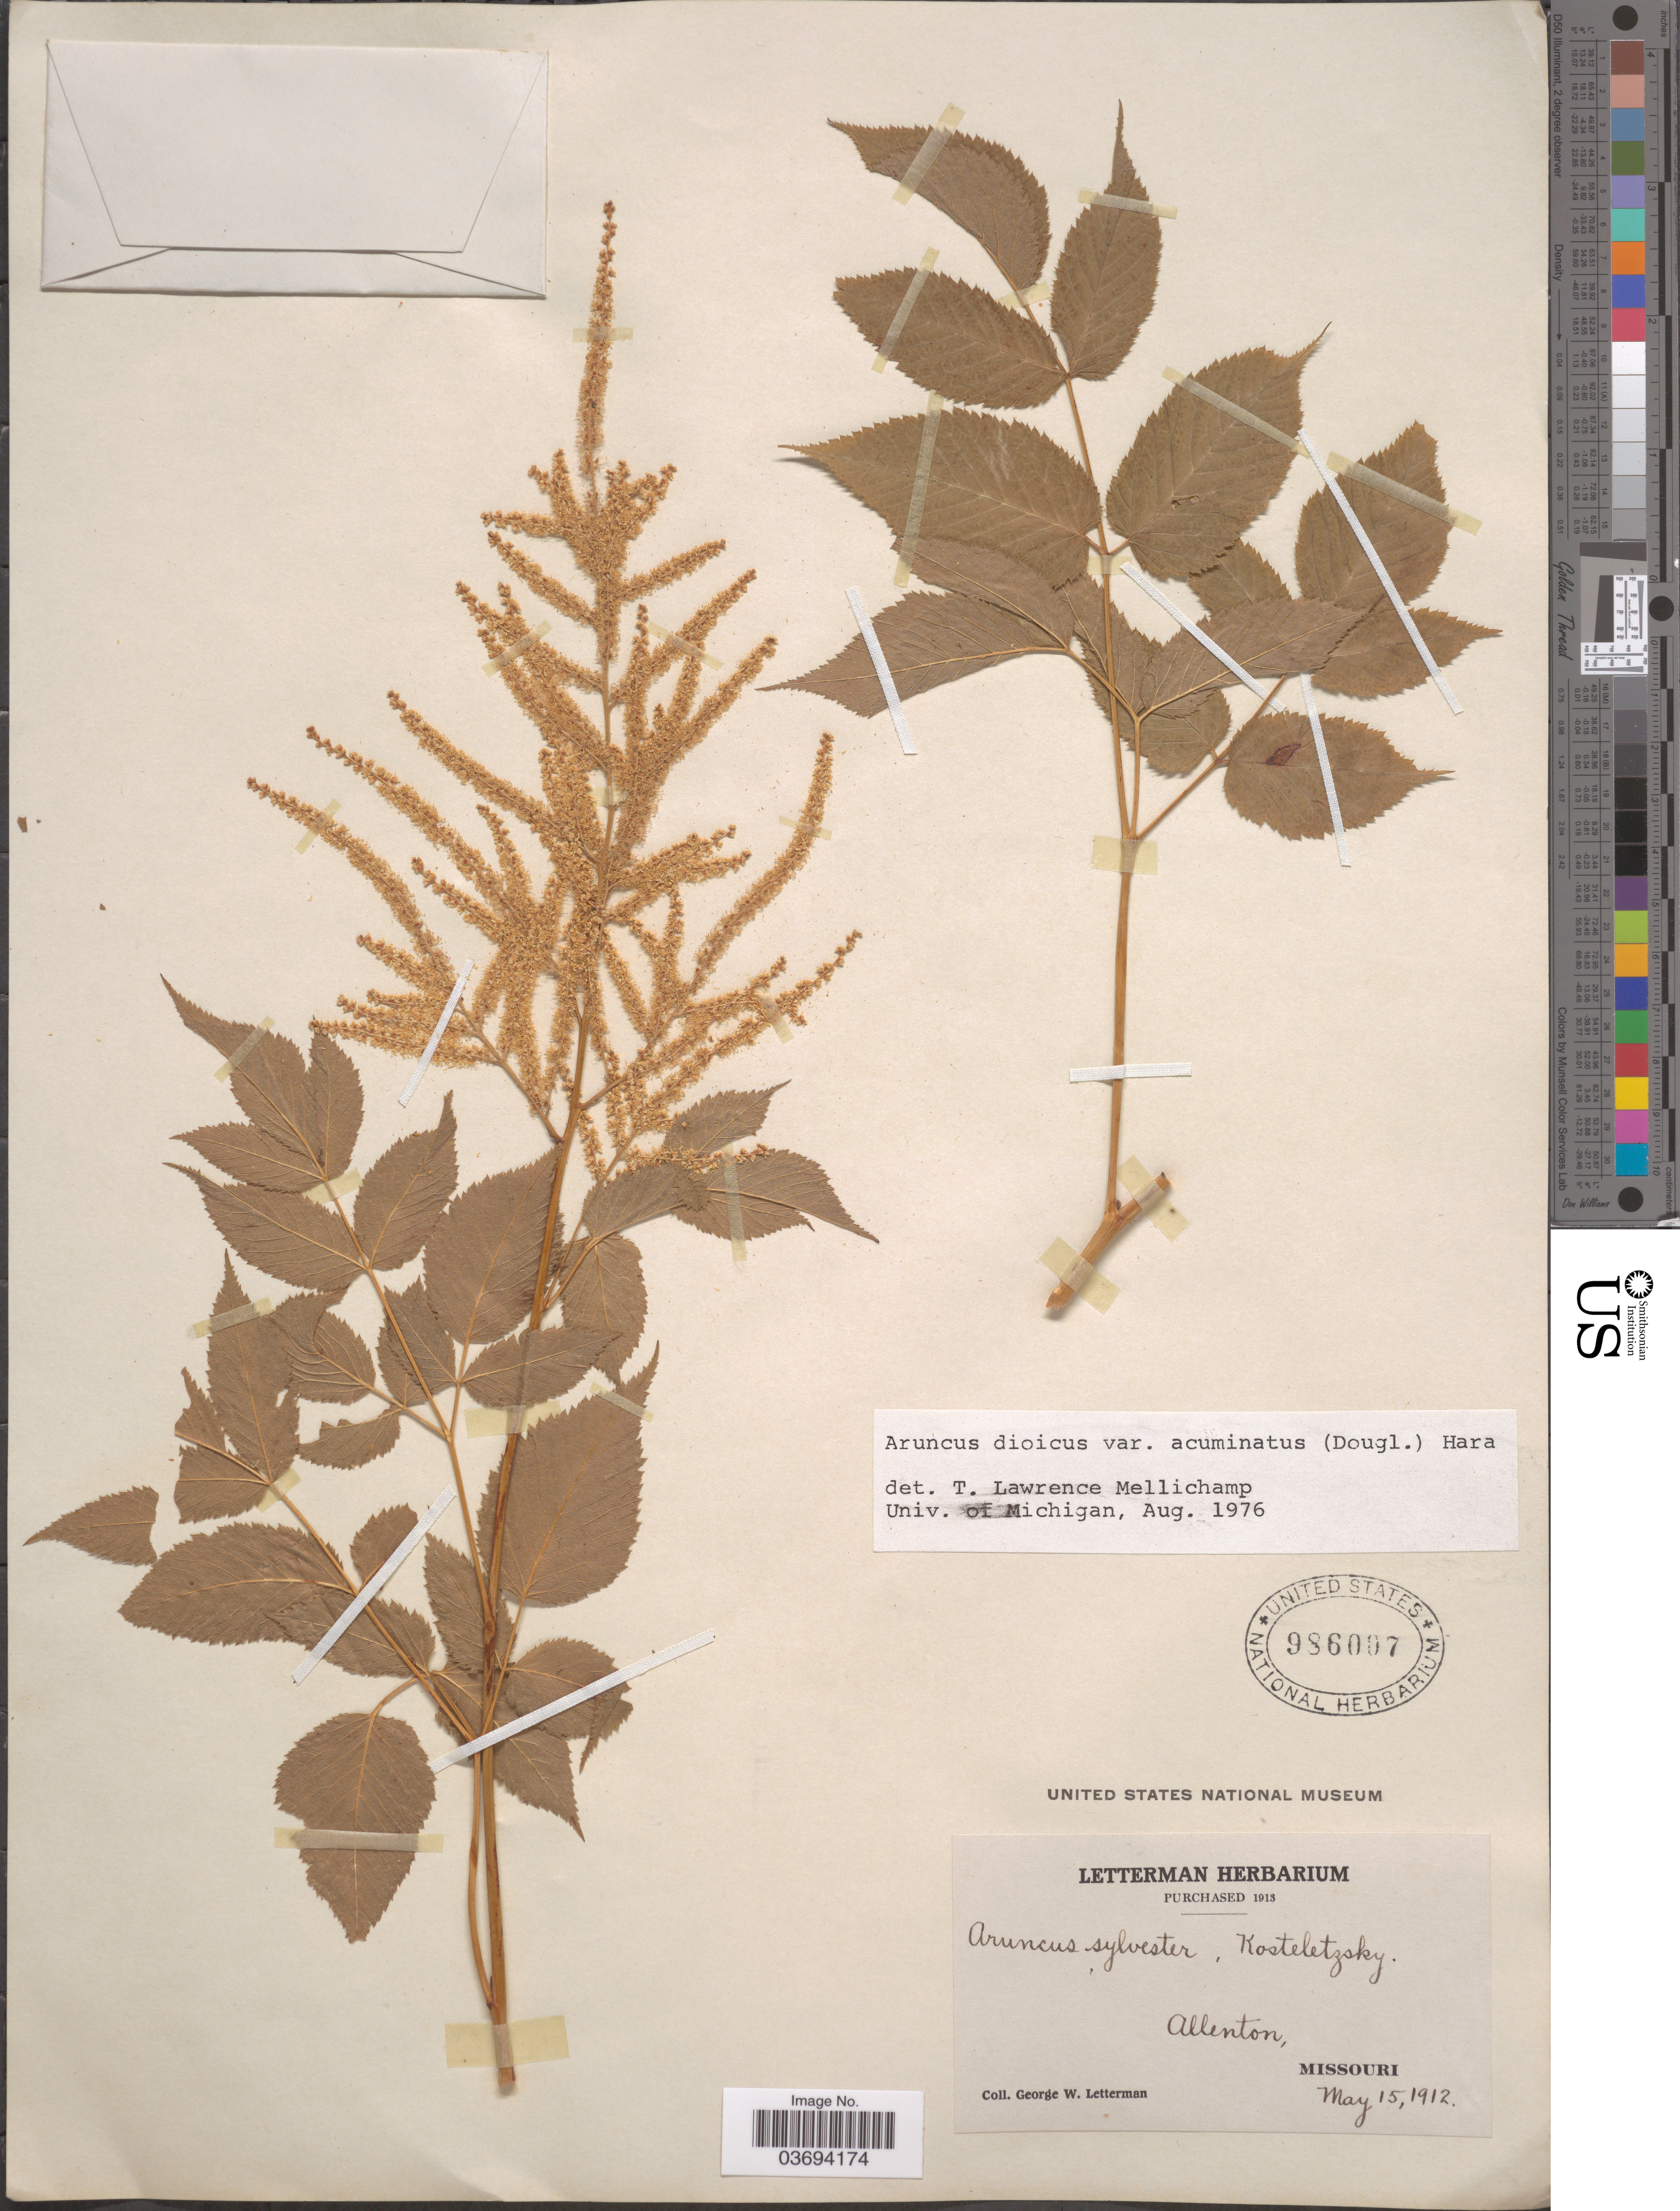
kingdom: Plantae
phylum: Tracheophyta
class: Magnoliopsida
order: Rosales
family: Rosaceae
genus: Aruncus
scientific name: Aruncus dioicus var. acuminatus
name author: (Rydb.) H. Hara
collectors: G. W. Letterman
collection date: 1912-05-15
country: United States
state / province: Missouri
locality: Allenton.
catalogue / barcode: US 986007